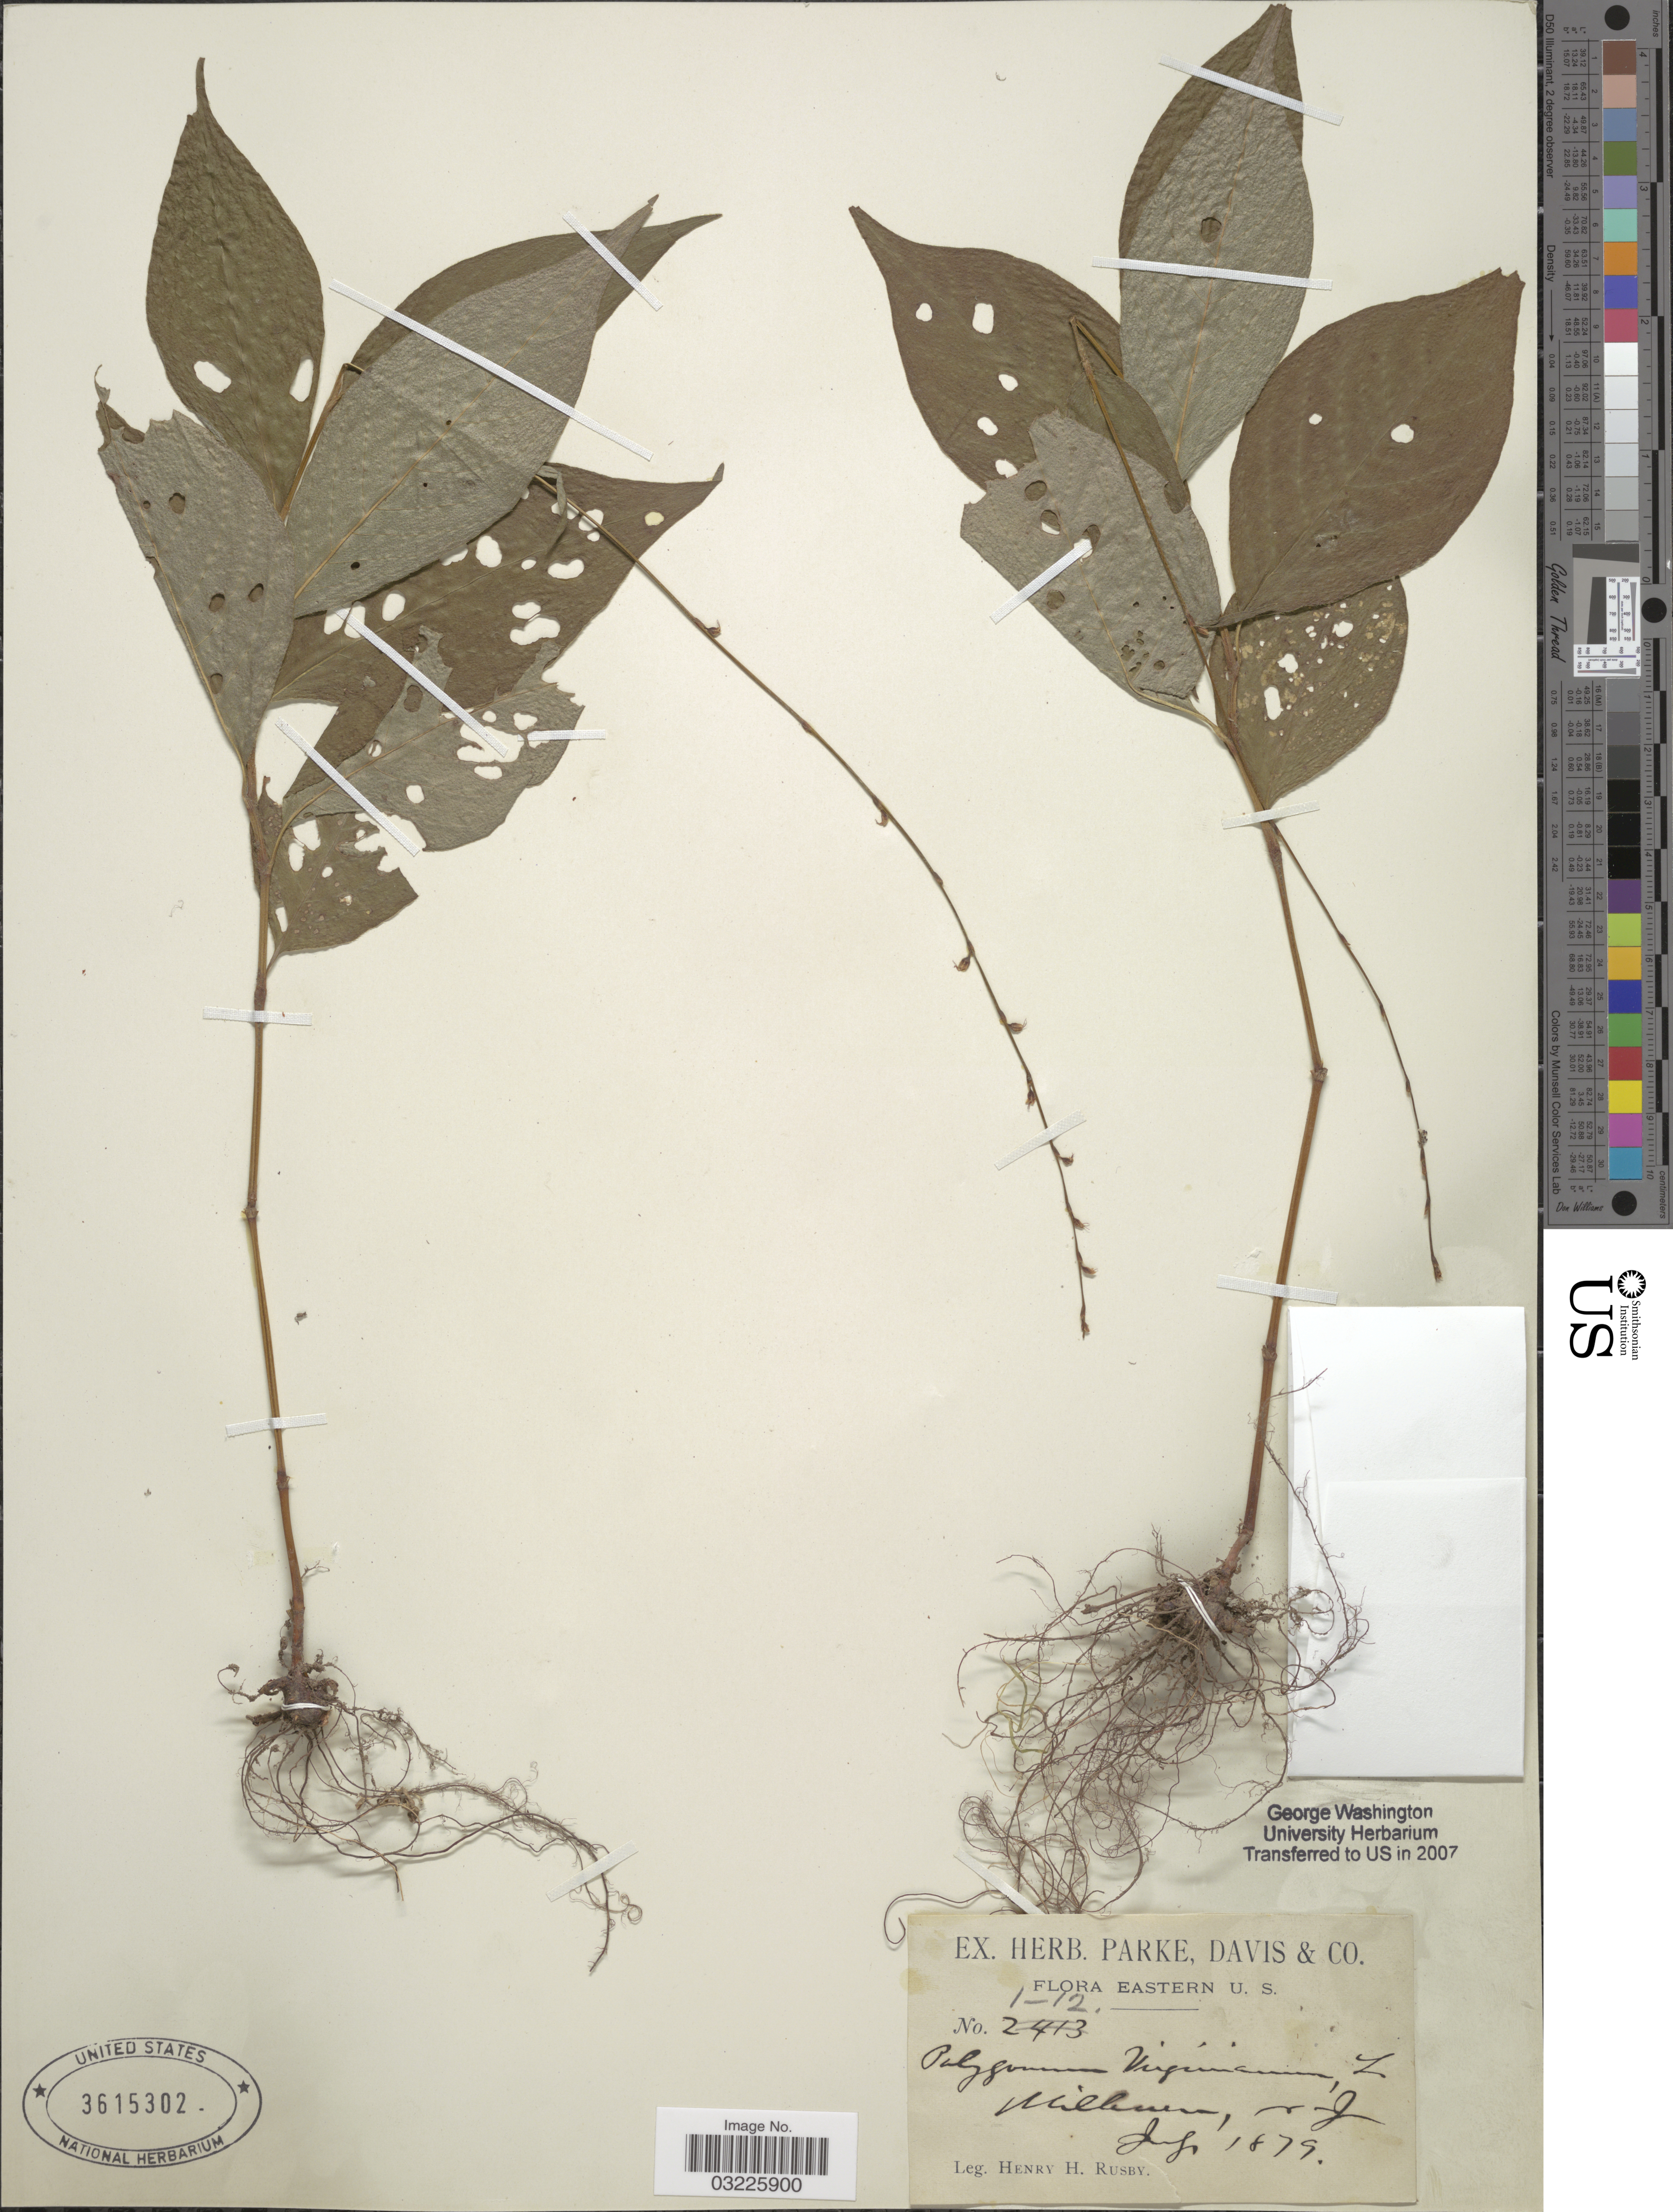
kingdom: Plantae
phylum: Tracheophyta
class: Magnoliopsida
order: Caryophyllales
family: Polygonaceae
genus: Persicaria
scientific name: Persicaria virginiana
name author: (L.) Gaertn.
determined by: Atha, D. E.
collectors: H. H. Rusby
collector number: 1-12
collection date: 1879-09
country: United States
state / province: New Jersey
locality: Eastern U.S. Milburn, N.J.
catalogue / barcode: US 3615302